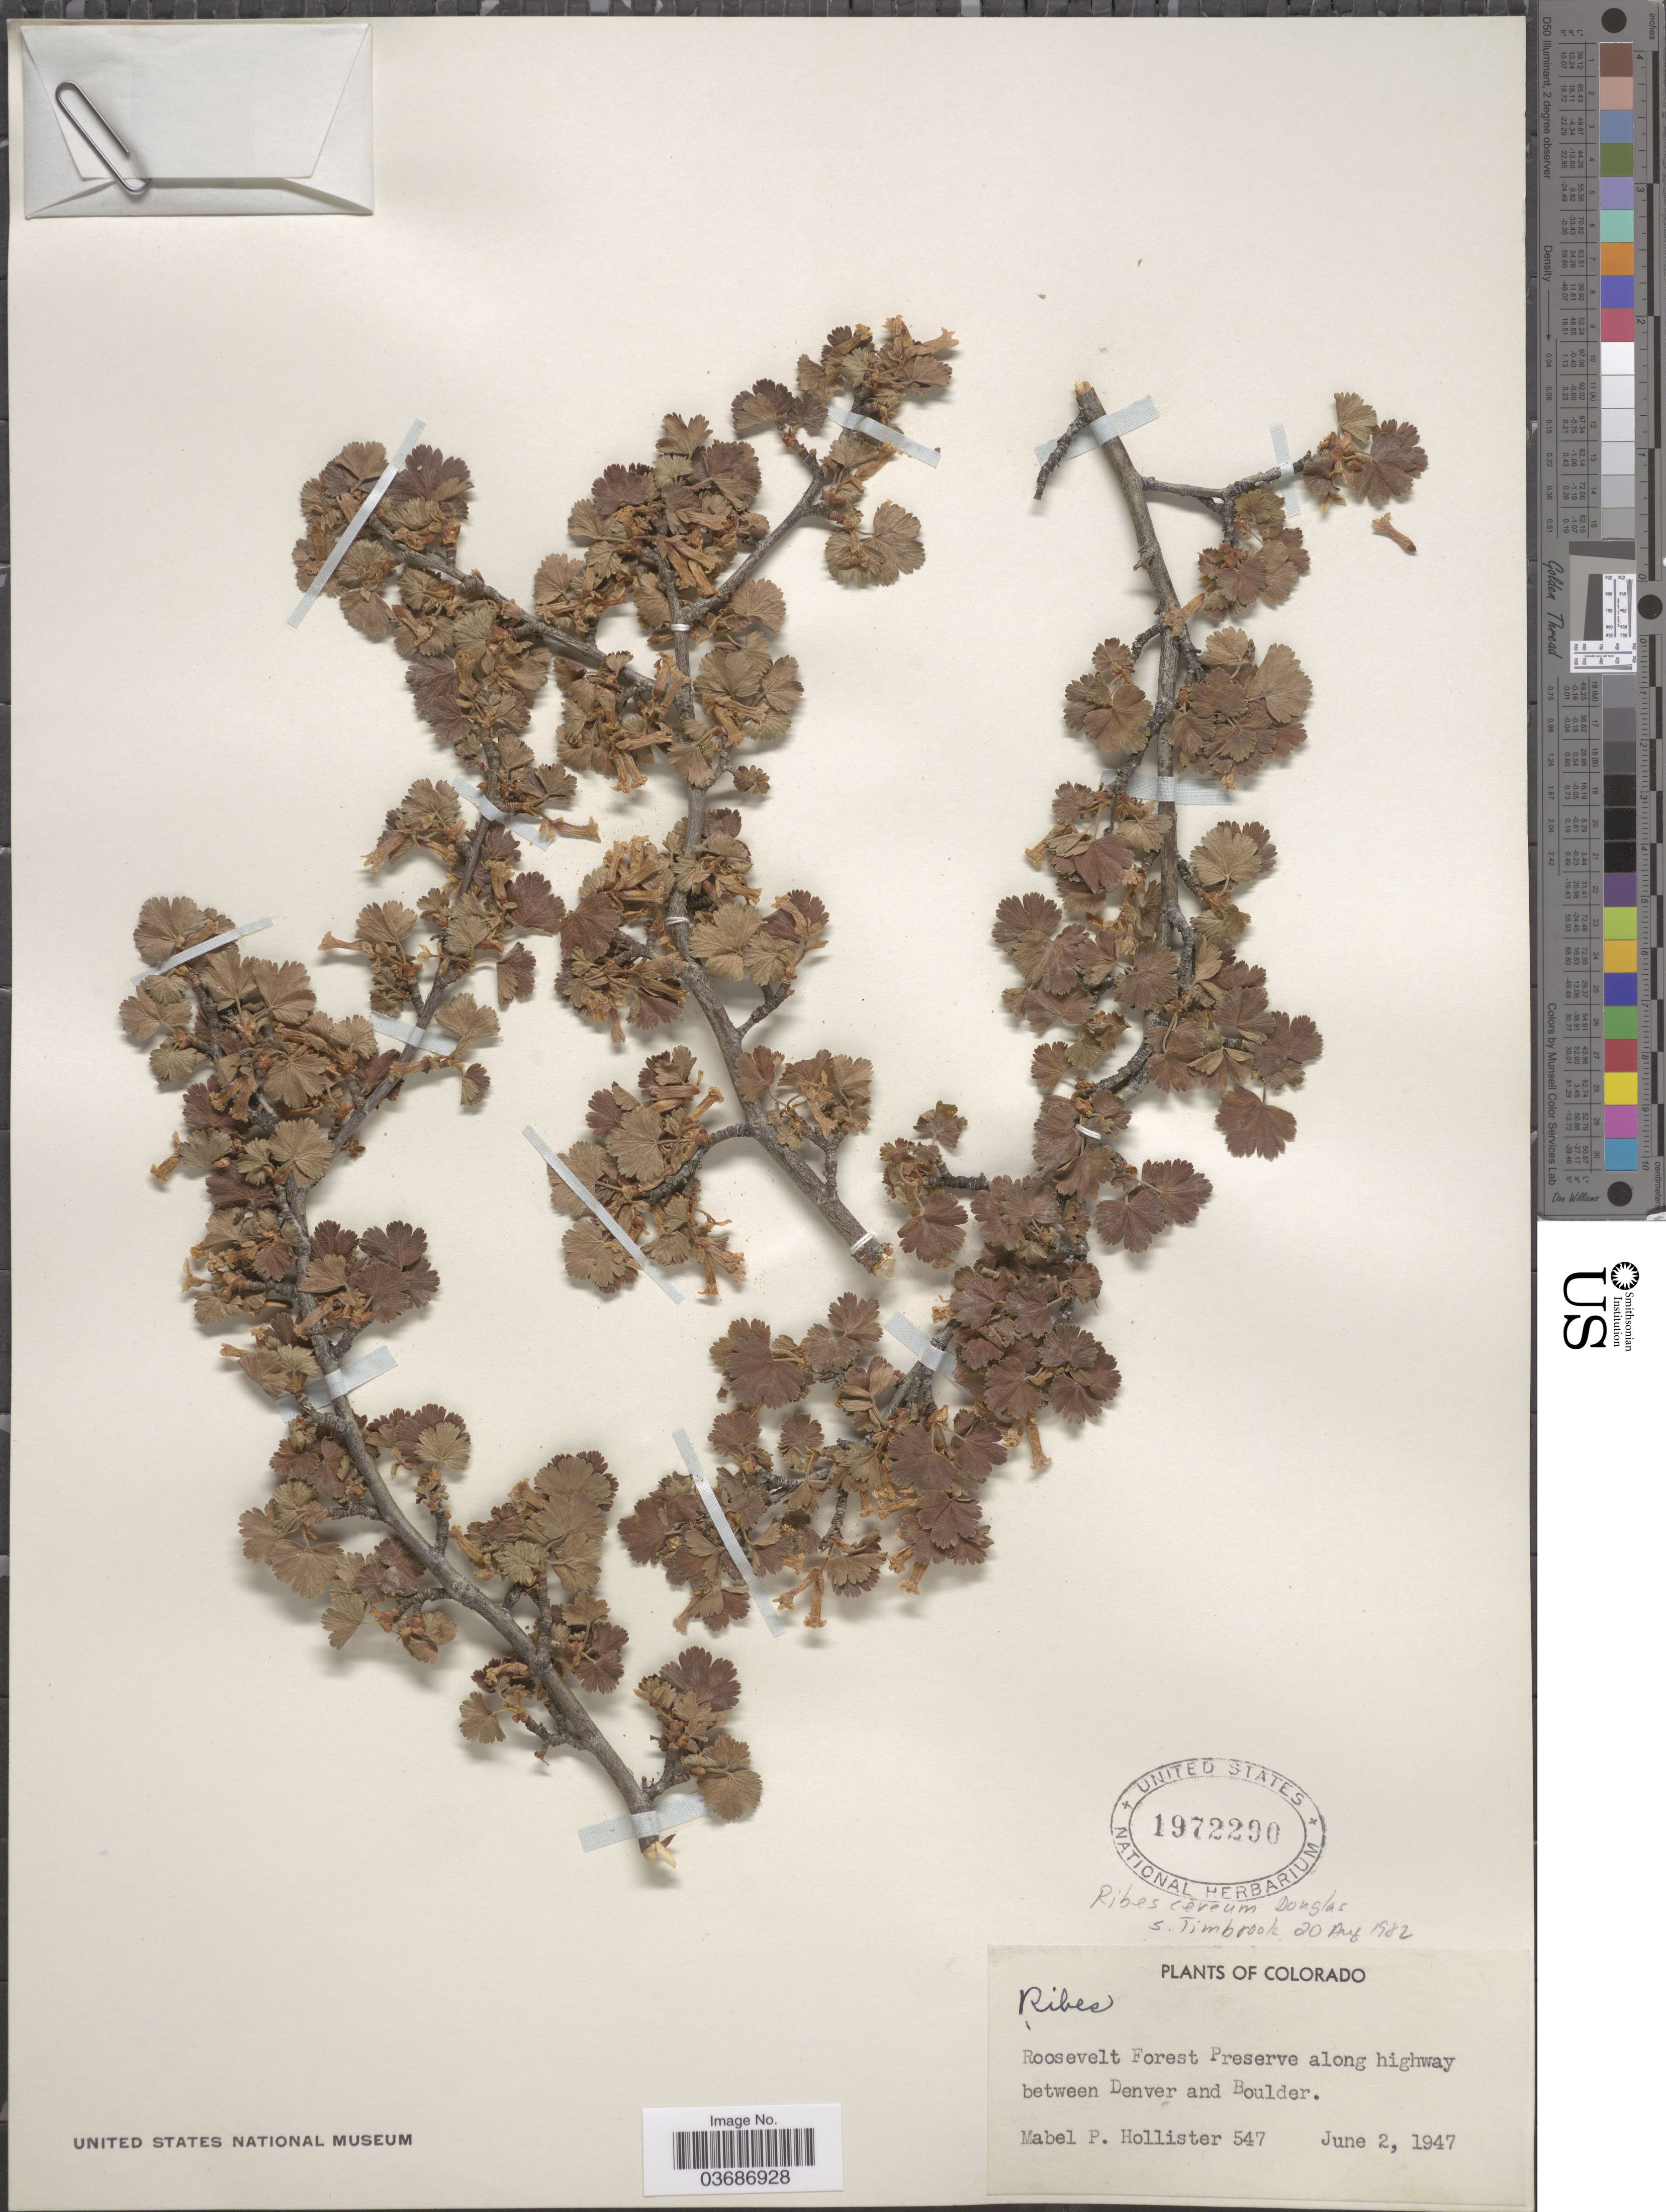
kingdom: Plantae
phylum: Tracheophyta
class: Magnoliopsida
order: Saxifragales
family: Grossulariaceae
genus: Ribes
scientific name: Ribes cereum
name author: Douglas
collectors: M. Hollister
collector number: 547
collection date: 1947-06-02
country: United States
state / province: Colorado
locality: Roosevelt Forest Preserve along highway between Denver and Boulder.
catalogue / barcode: US 1972290